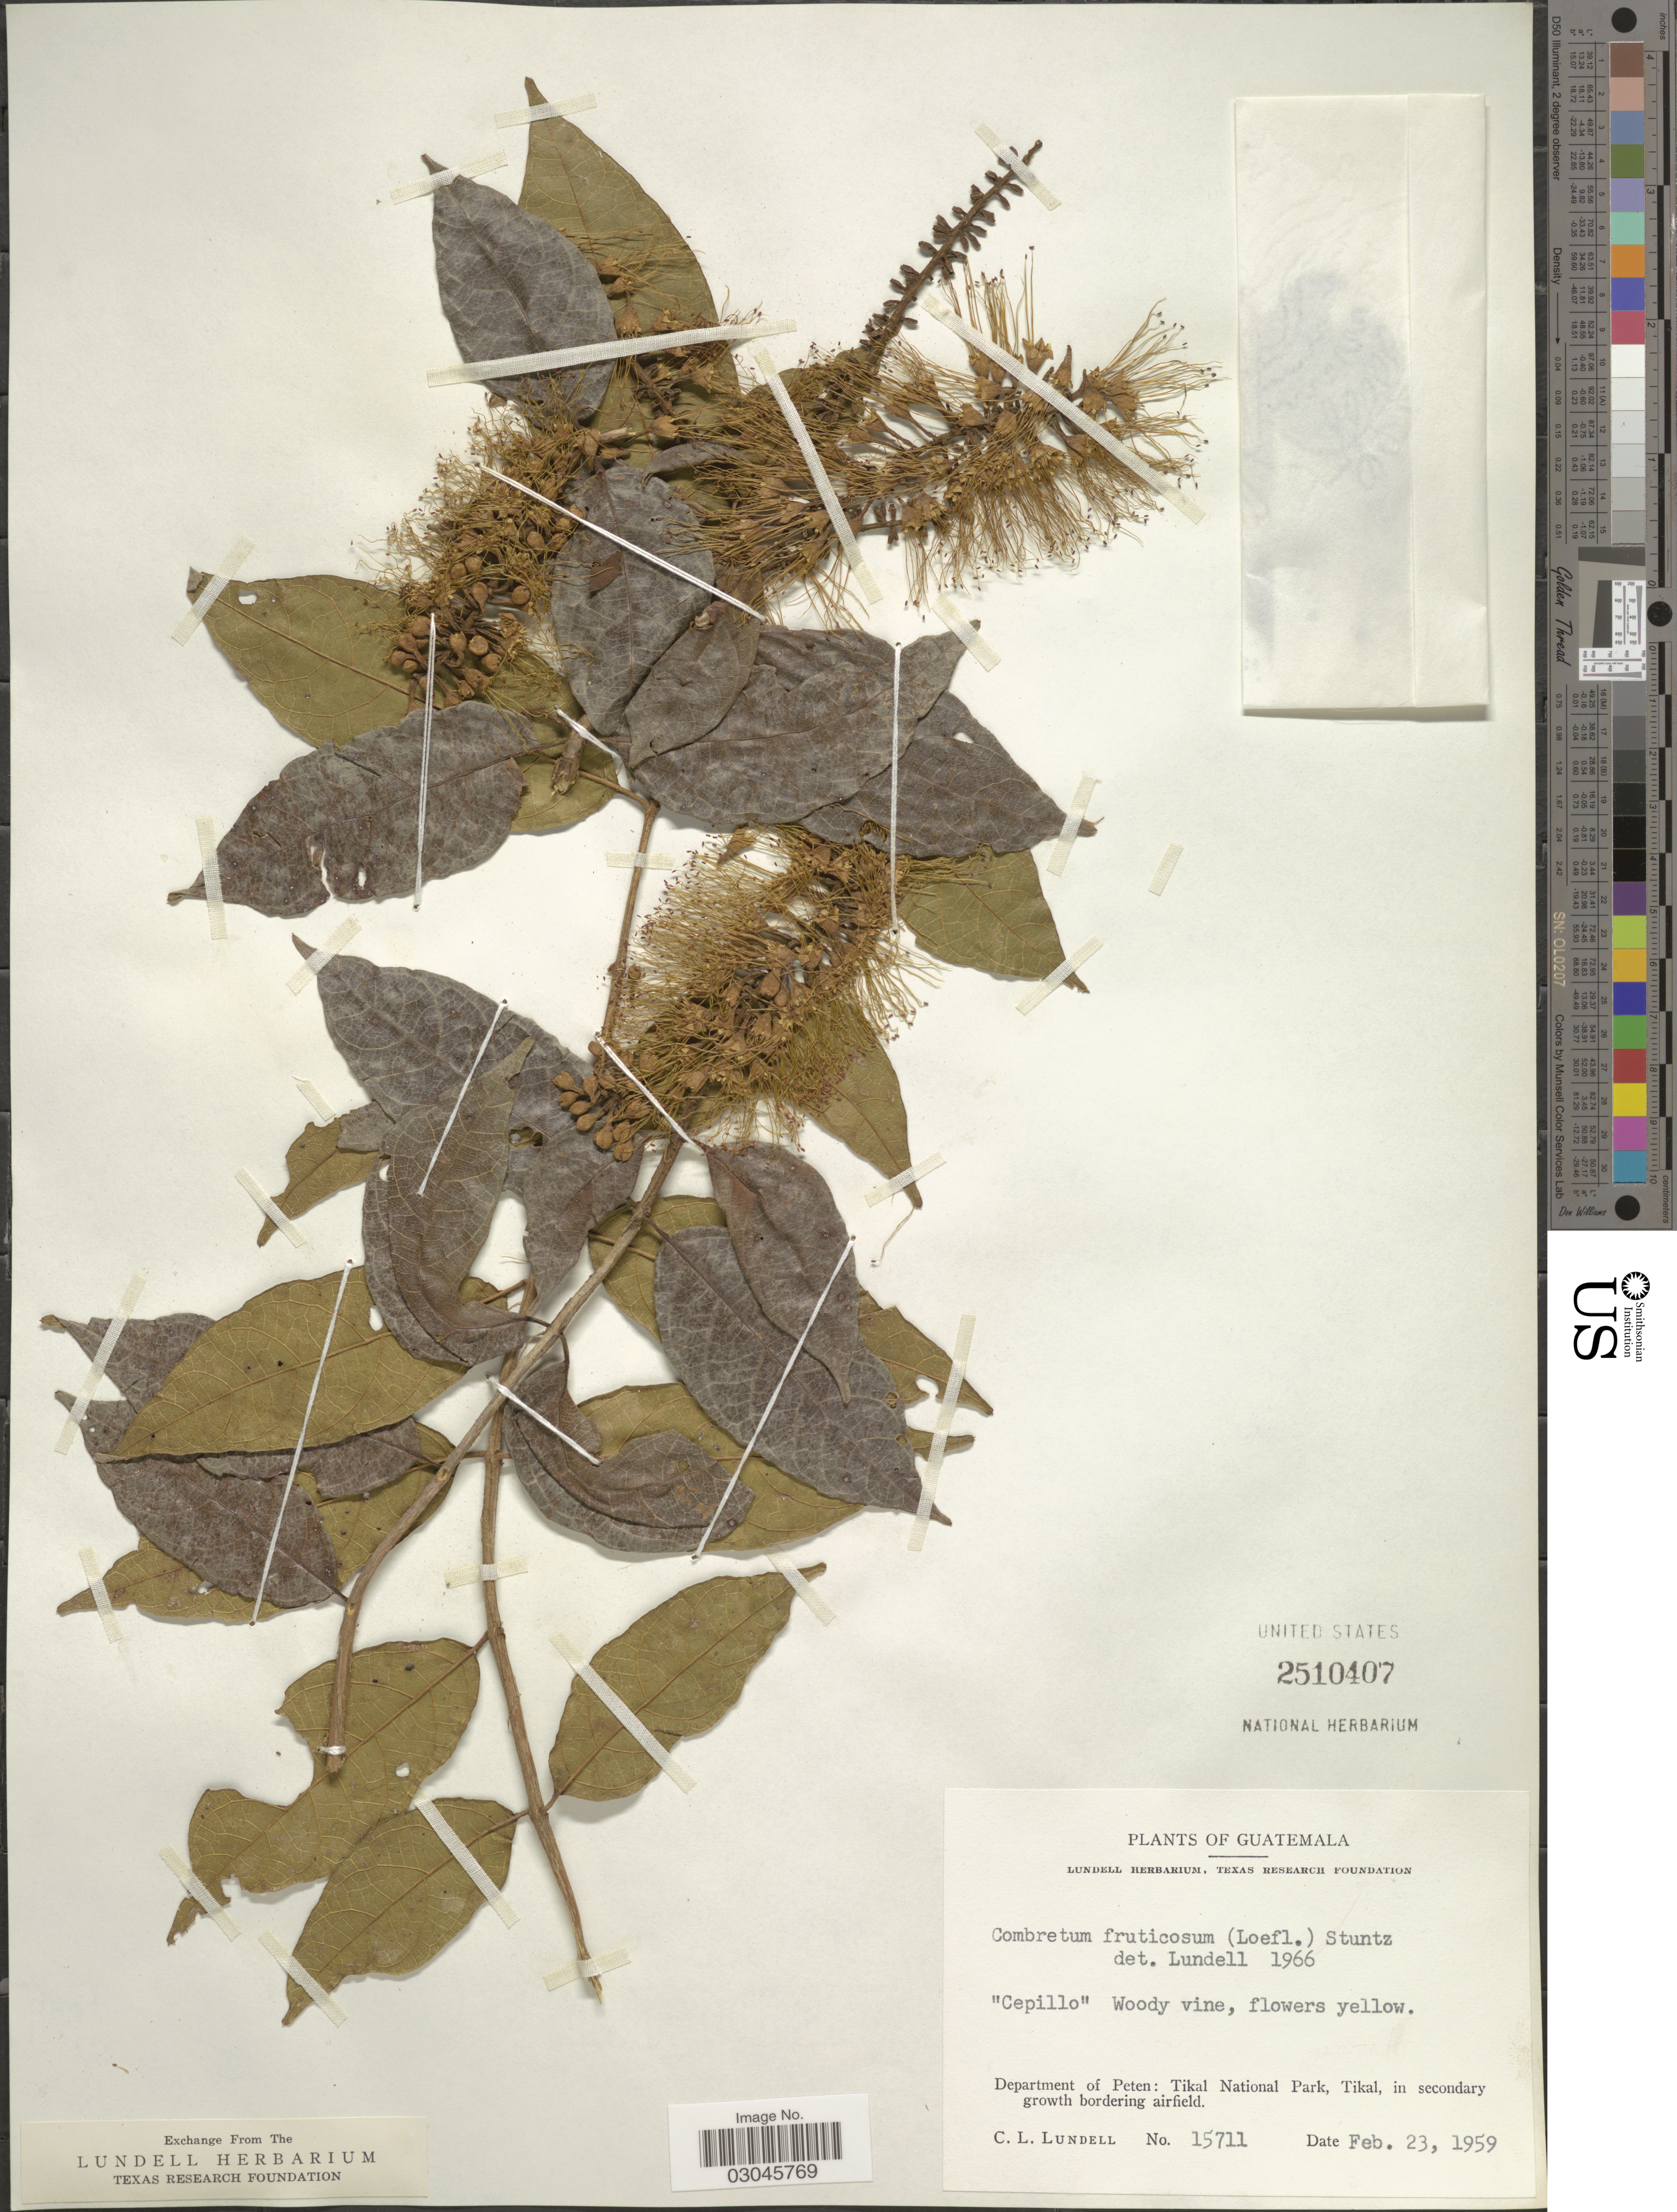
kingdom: Plantae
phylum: Tracheophyta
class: Magnoliopsida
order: Myrtales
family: Combretaceae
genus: Combretum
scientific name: Combretum fruticosum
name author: (Loefl.) Stuntz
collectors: C. L. Lundell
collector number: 15711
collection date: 1959-02-23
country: Guatemala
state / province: El Petén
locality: Department of Peten: Tikal National Park, Tikal.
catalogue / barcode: US 2510407